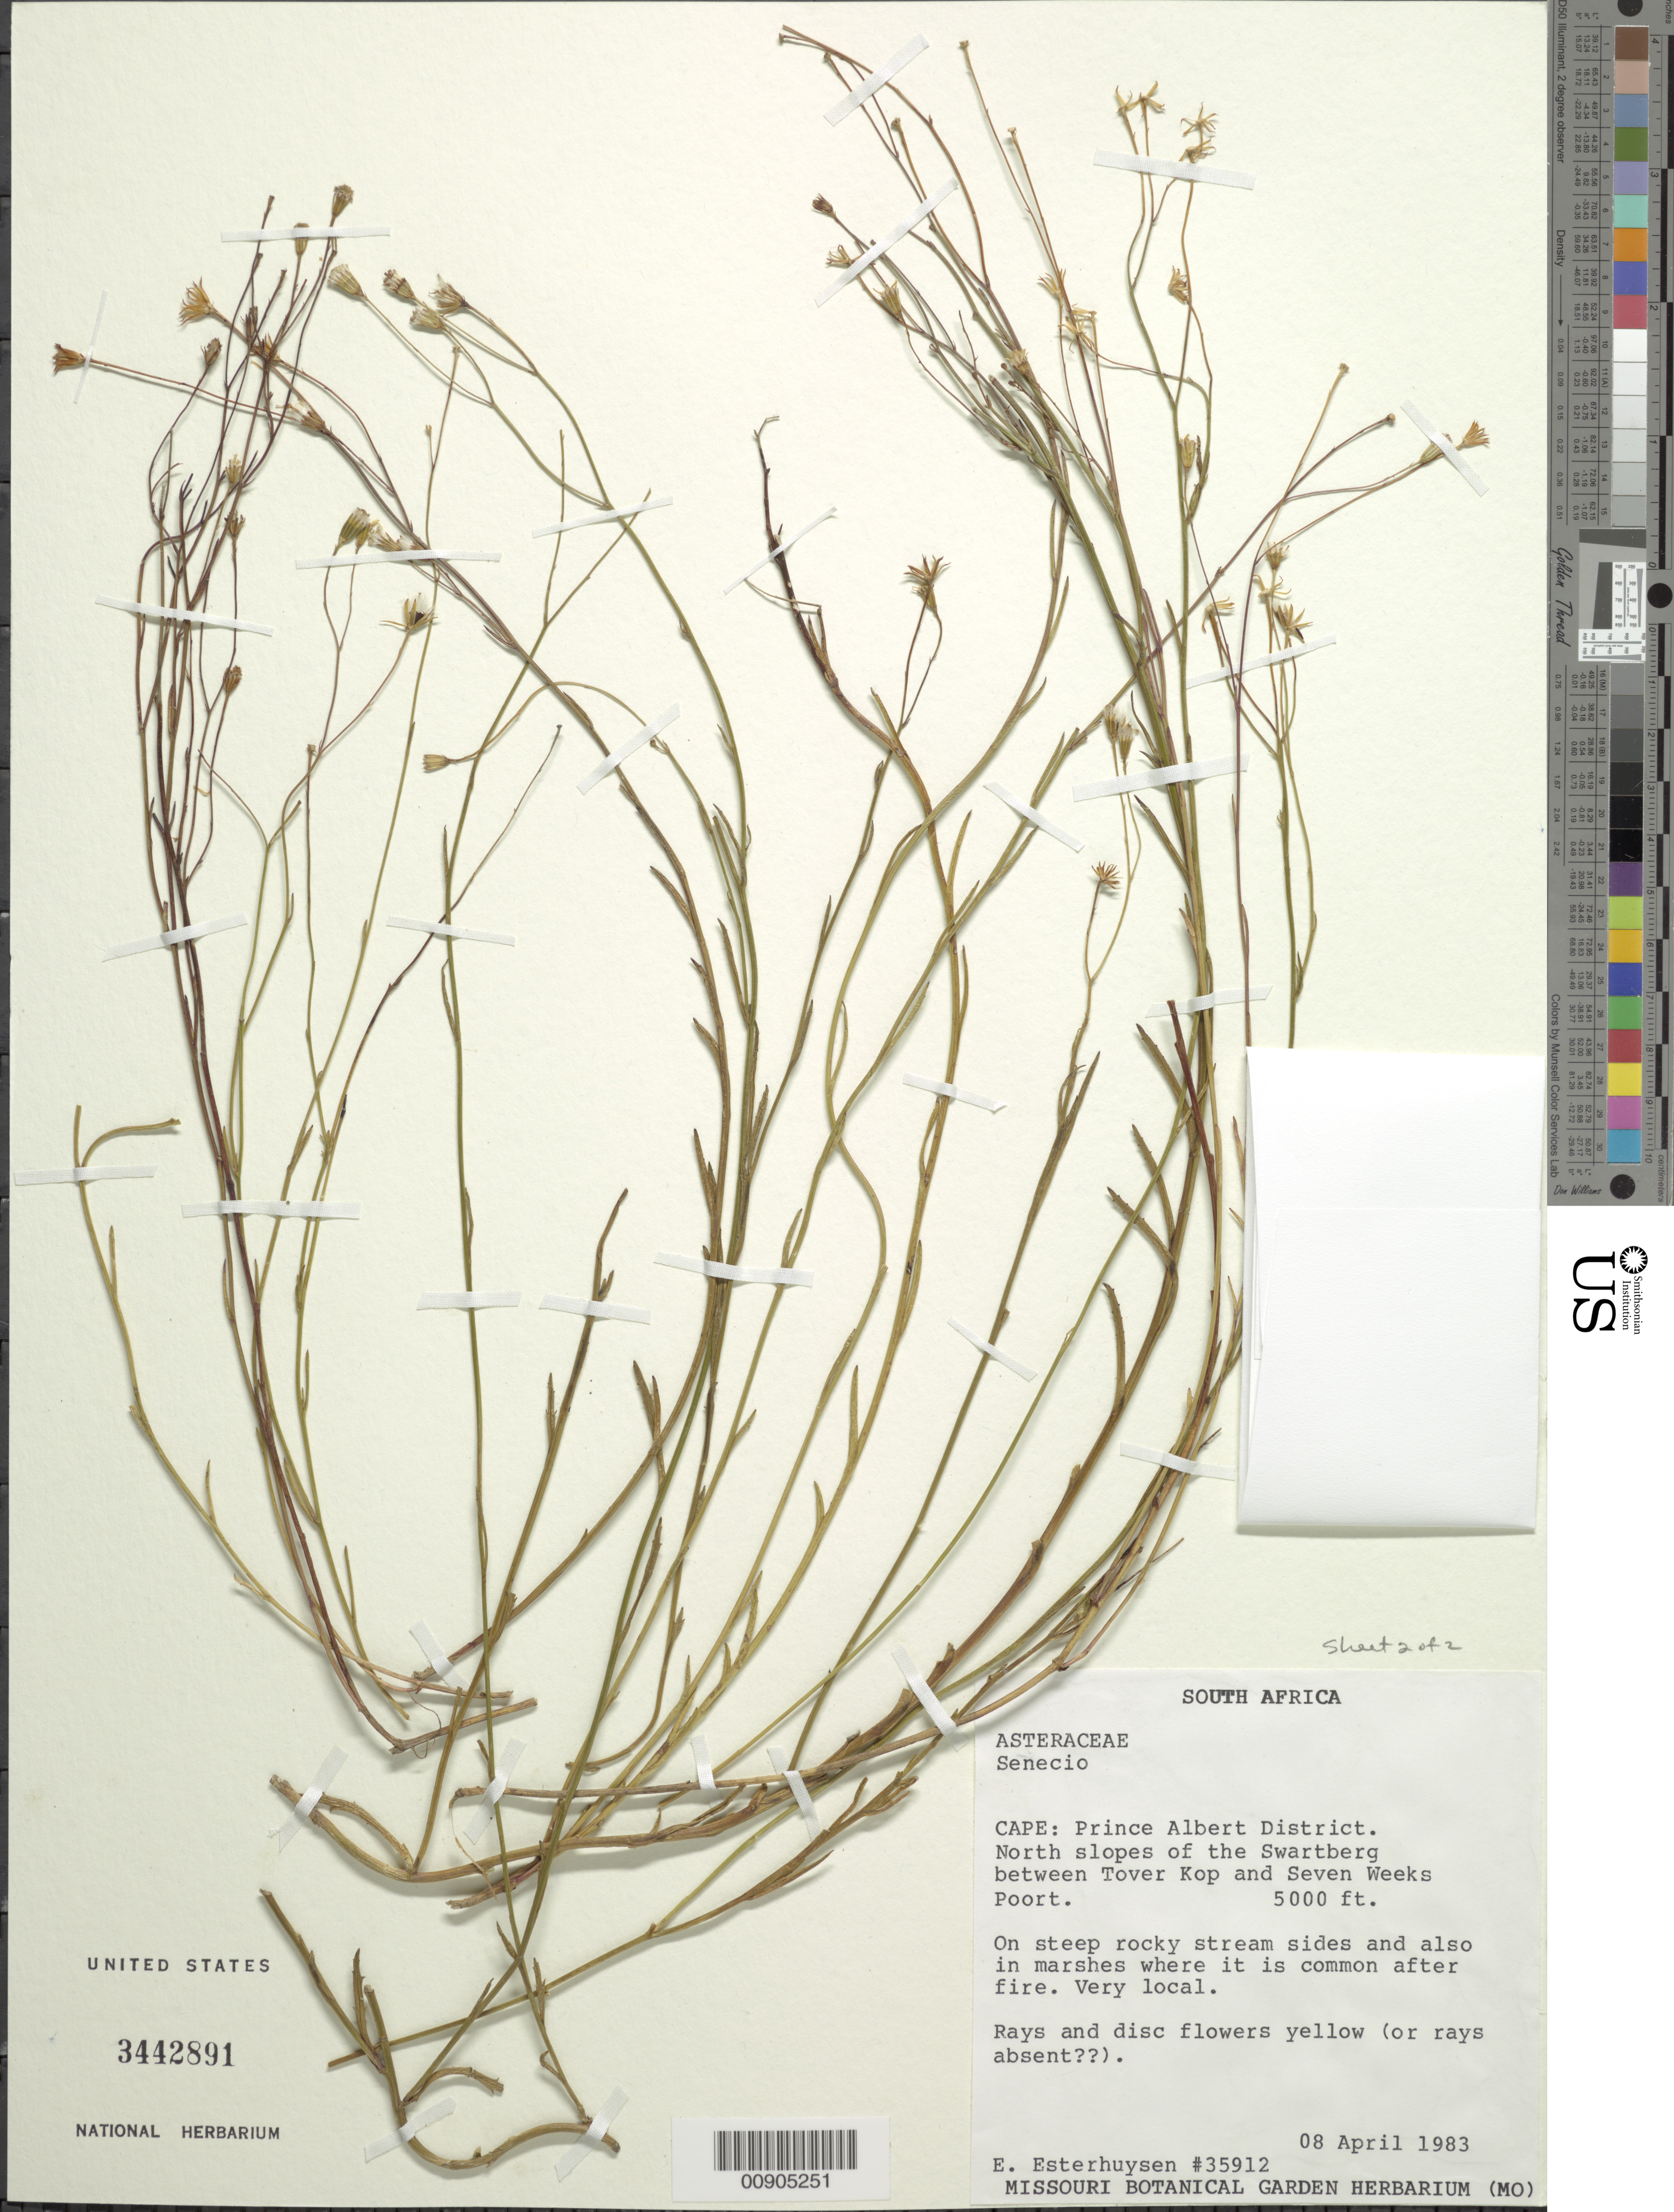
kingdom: Plantae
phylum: Tracheophyta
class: Magnoliopsida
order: Asterales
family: Asteraceae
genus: Senecio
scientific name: Senecio sp.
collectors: E. E. Esterhuysen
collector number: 35912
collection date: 1983-04-08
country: South Africa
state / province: Western Cape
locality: Prince Albert District, north slopes of the Swartberg between Tover Kop and Seven Weeks Poort, on steep rocky stream sides and also in mashes where it is common after fire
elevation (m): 1524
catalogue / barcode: US 3442891